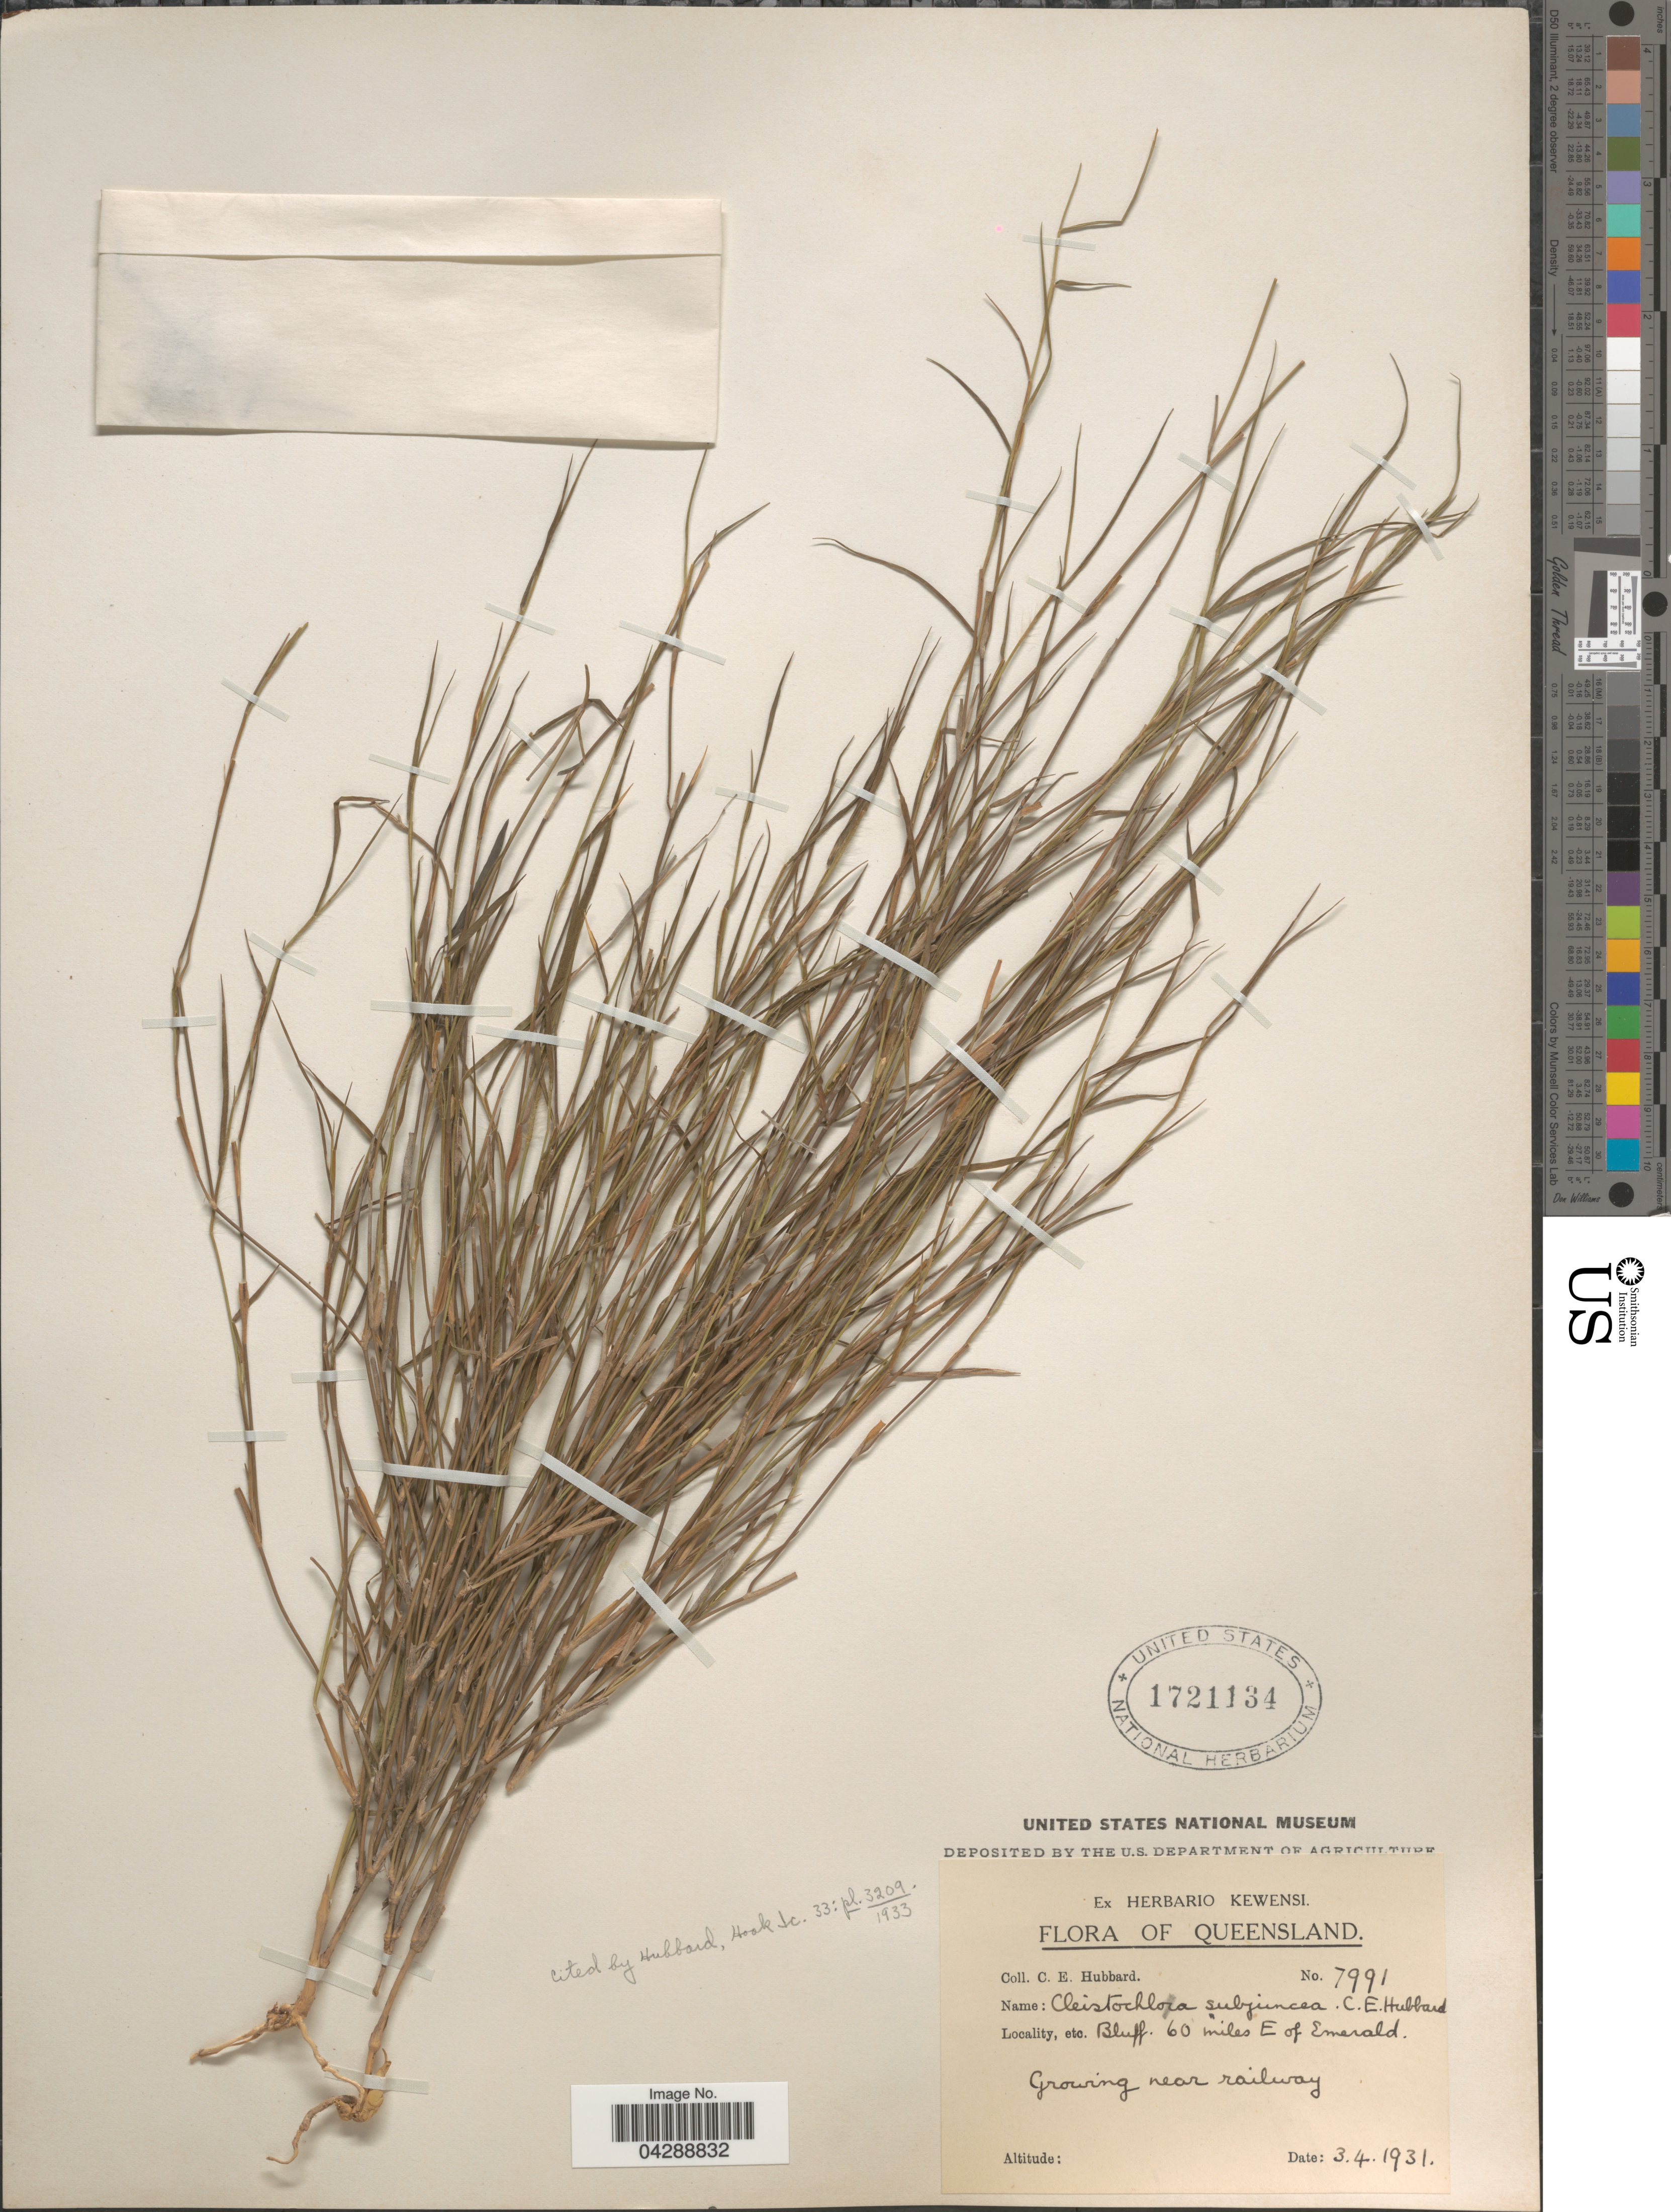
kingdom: Plantae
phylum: Tracheophyta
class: Liliopsida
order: Poales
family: Poaceae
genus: Cleistochloa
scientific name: Cleistochloa subjuncea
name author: C. E. Hubb.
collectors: C. E. Hubbard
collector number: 7991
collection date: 1931-04-03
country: Australia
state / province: Queensland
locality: Bluff, 60 miles E of Emerald. Near railway.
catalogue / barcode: US 1721134